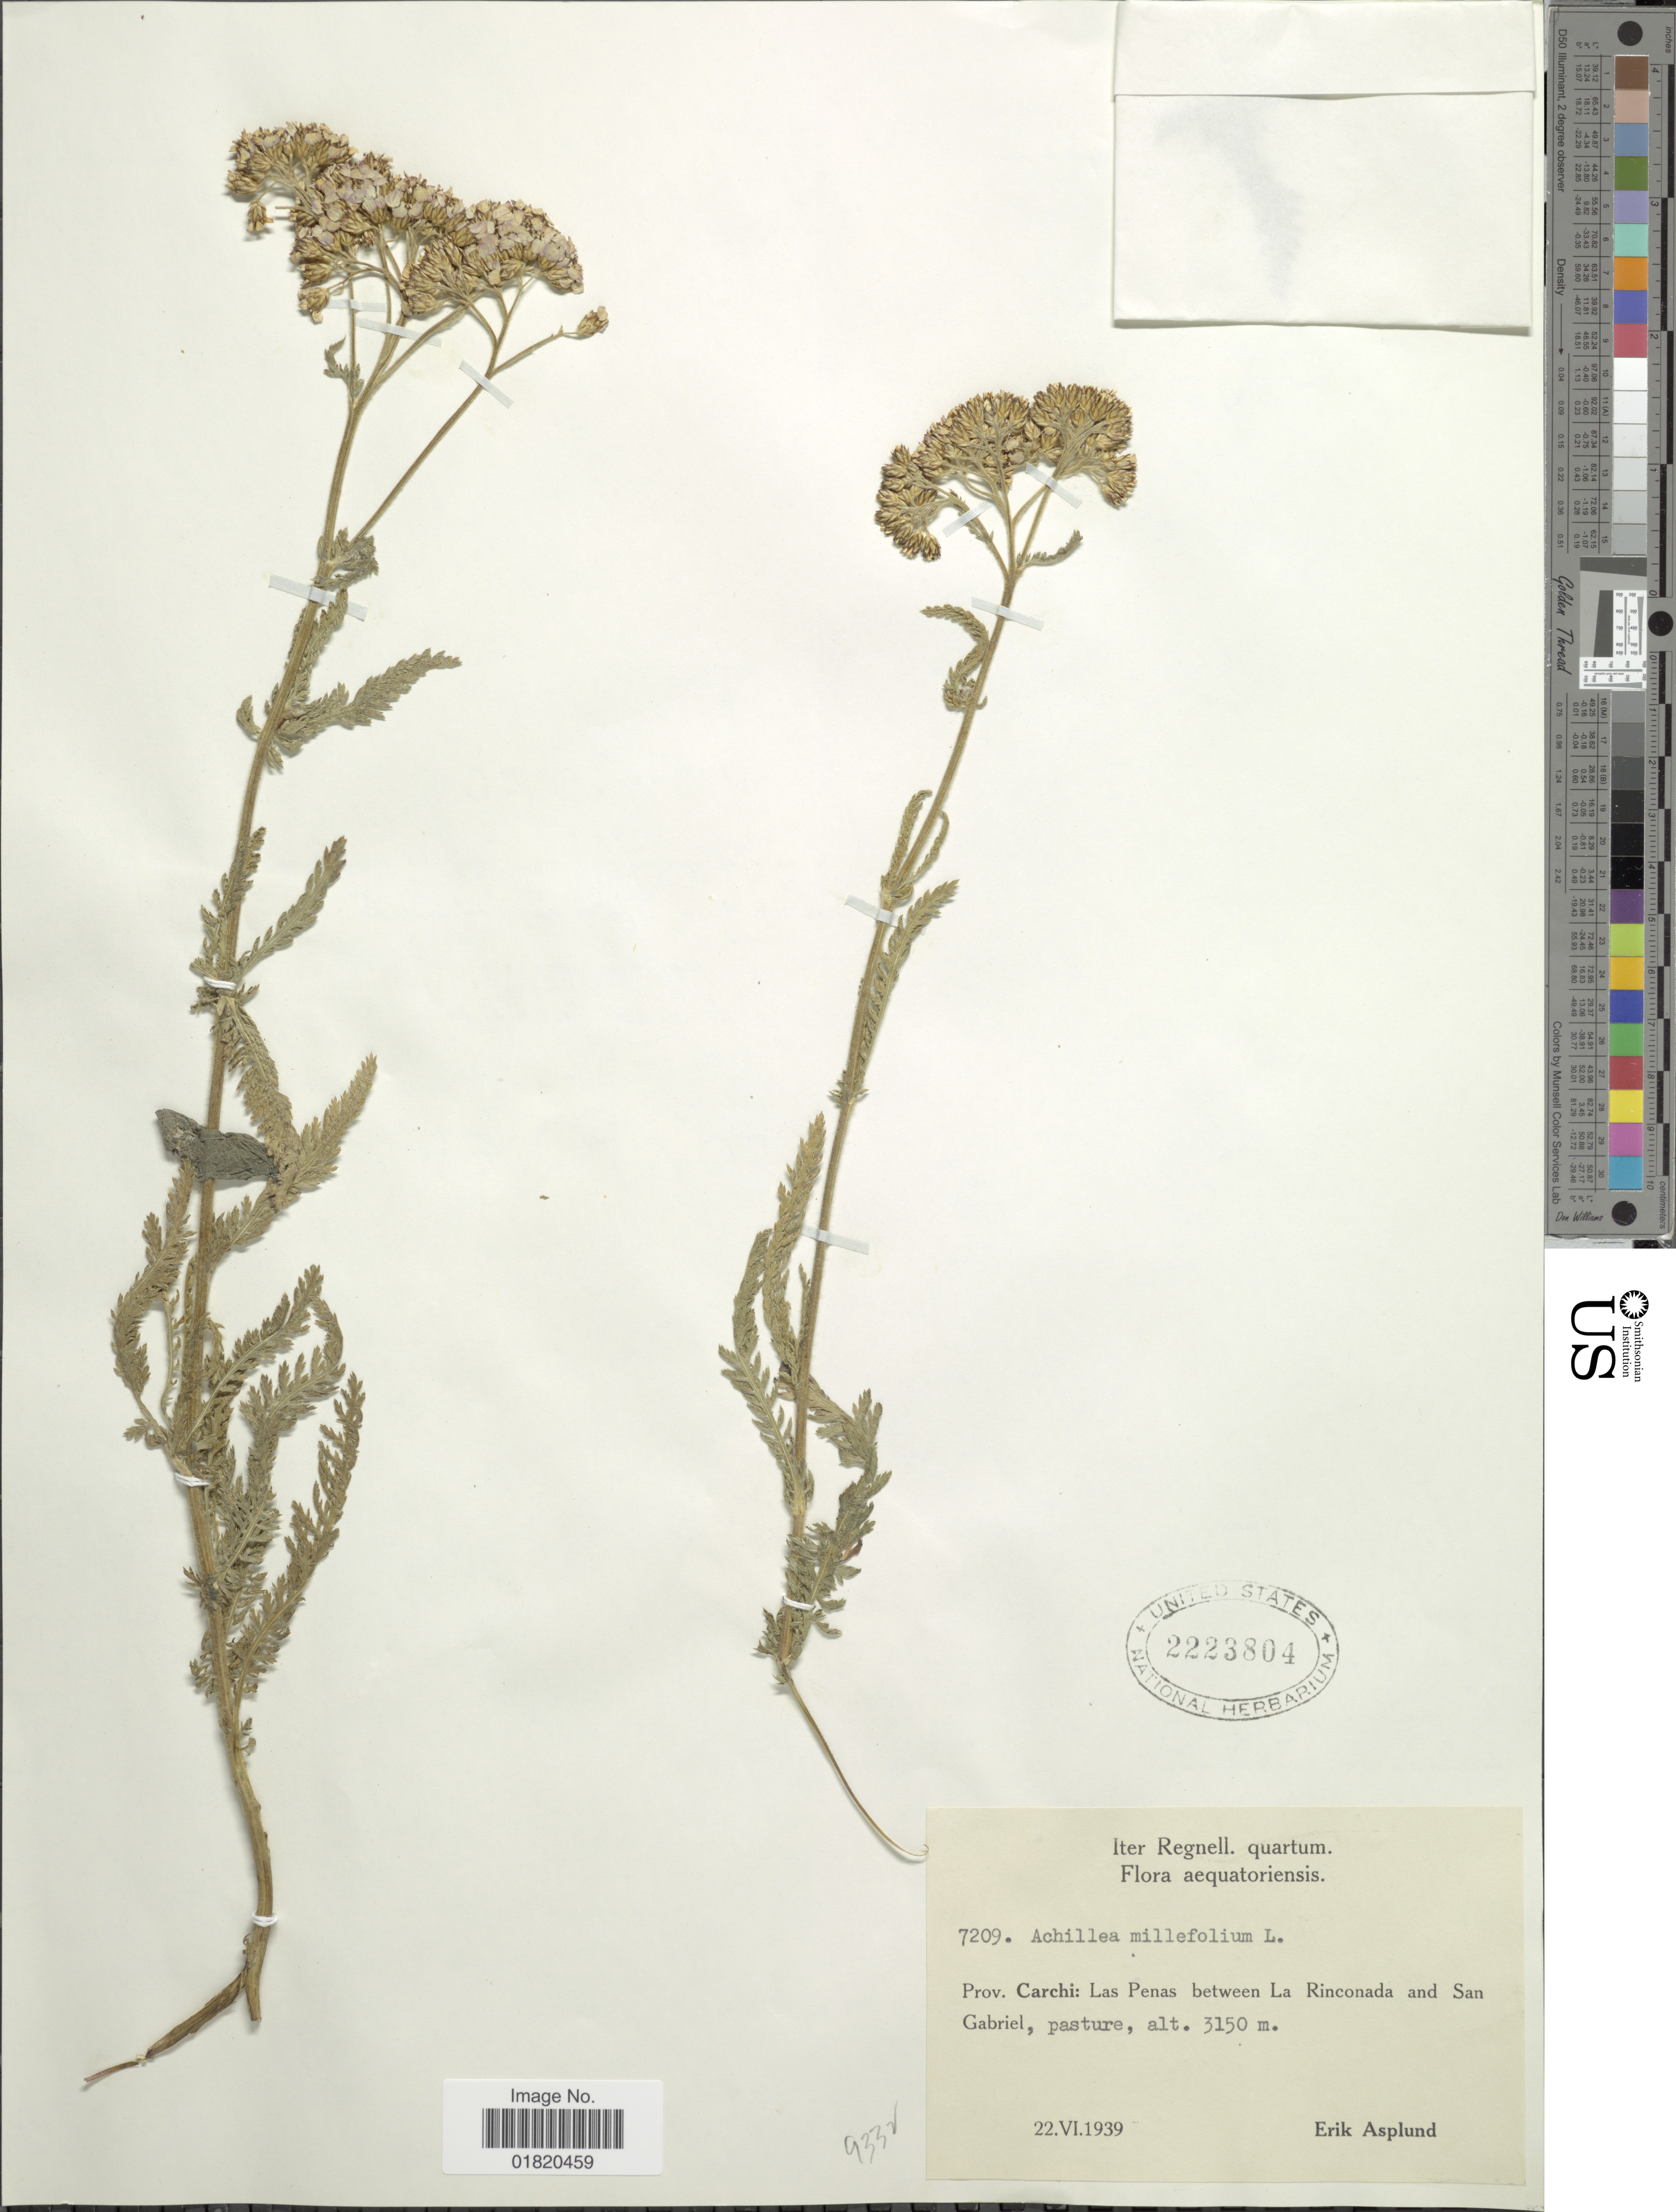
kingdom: Plantae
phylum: Tracheophyta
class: Magnoliopsida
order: Asterales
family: Asteraceae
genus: Achillea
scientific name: Achillea millefolium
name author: L.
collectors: E. Asplund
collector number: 7209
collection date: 1939-06-22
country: Ecuador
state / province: Carchi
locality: Las Penas between La Rinconada and San Gabriel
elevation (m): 3150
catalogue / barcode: US 2223804